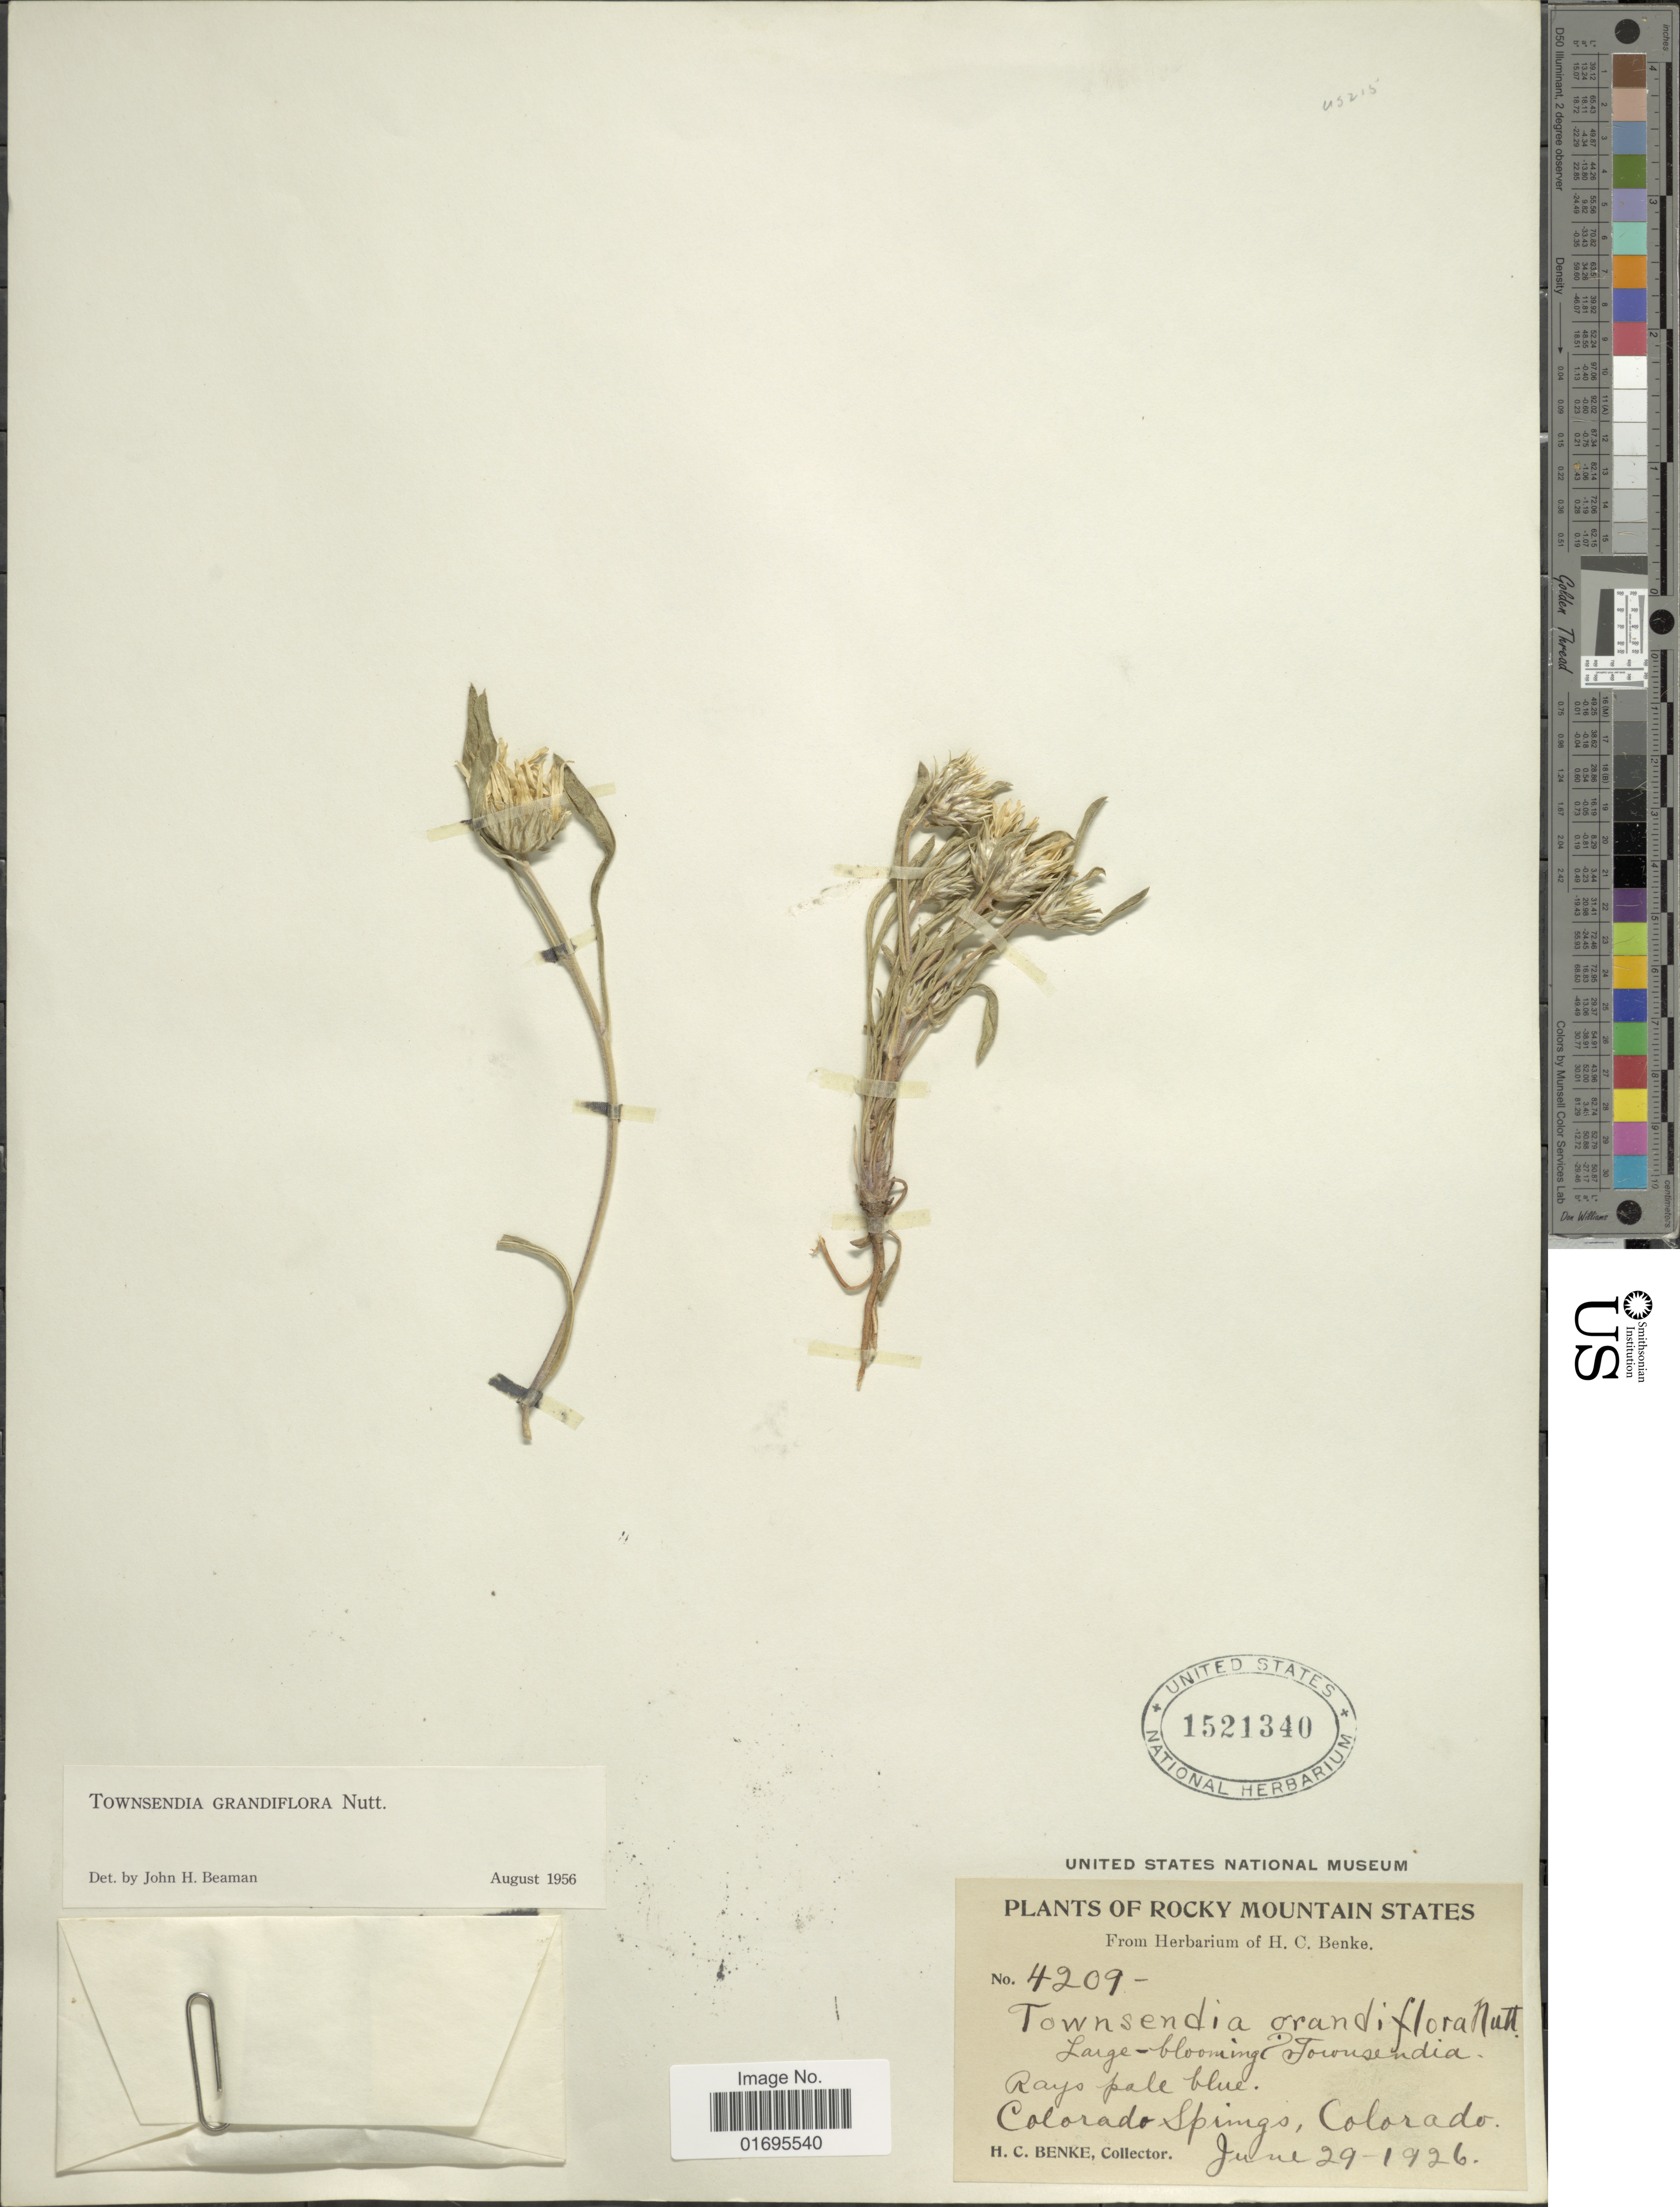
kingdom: Plantae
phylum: Tracheophyta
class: Magnoliopsida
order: Asterales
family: Asteraceae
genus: Townsendia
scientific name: Townsendia grandiflora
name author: Nutt.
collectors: H. Benke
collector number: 4209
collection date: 1926-06-29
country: United States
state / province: Colorado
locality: Rocky Mountain States, Rayo pale blue, Colorado Springs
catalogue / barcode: US 1521340